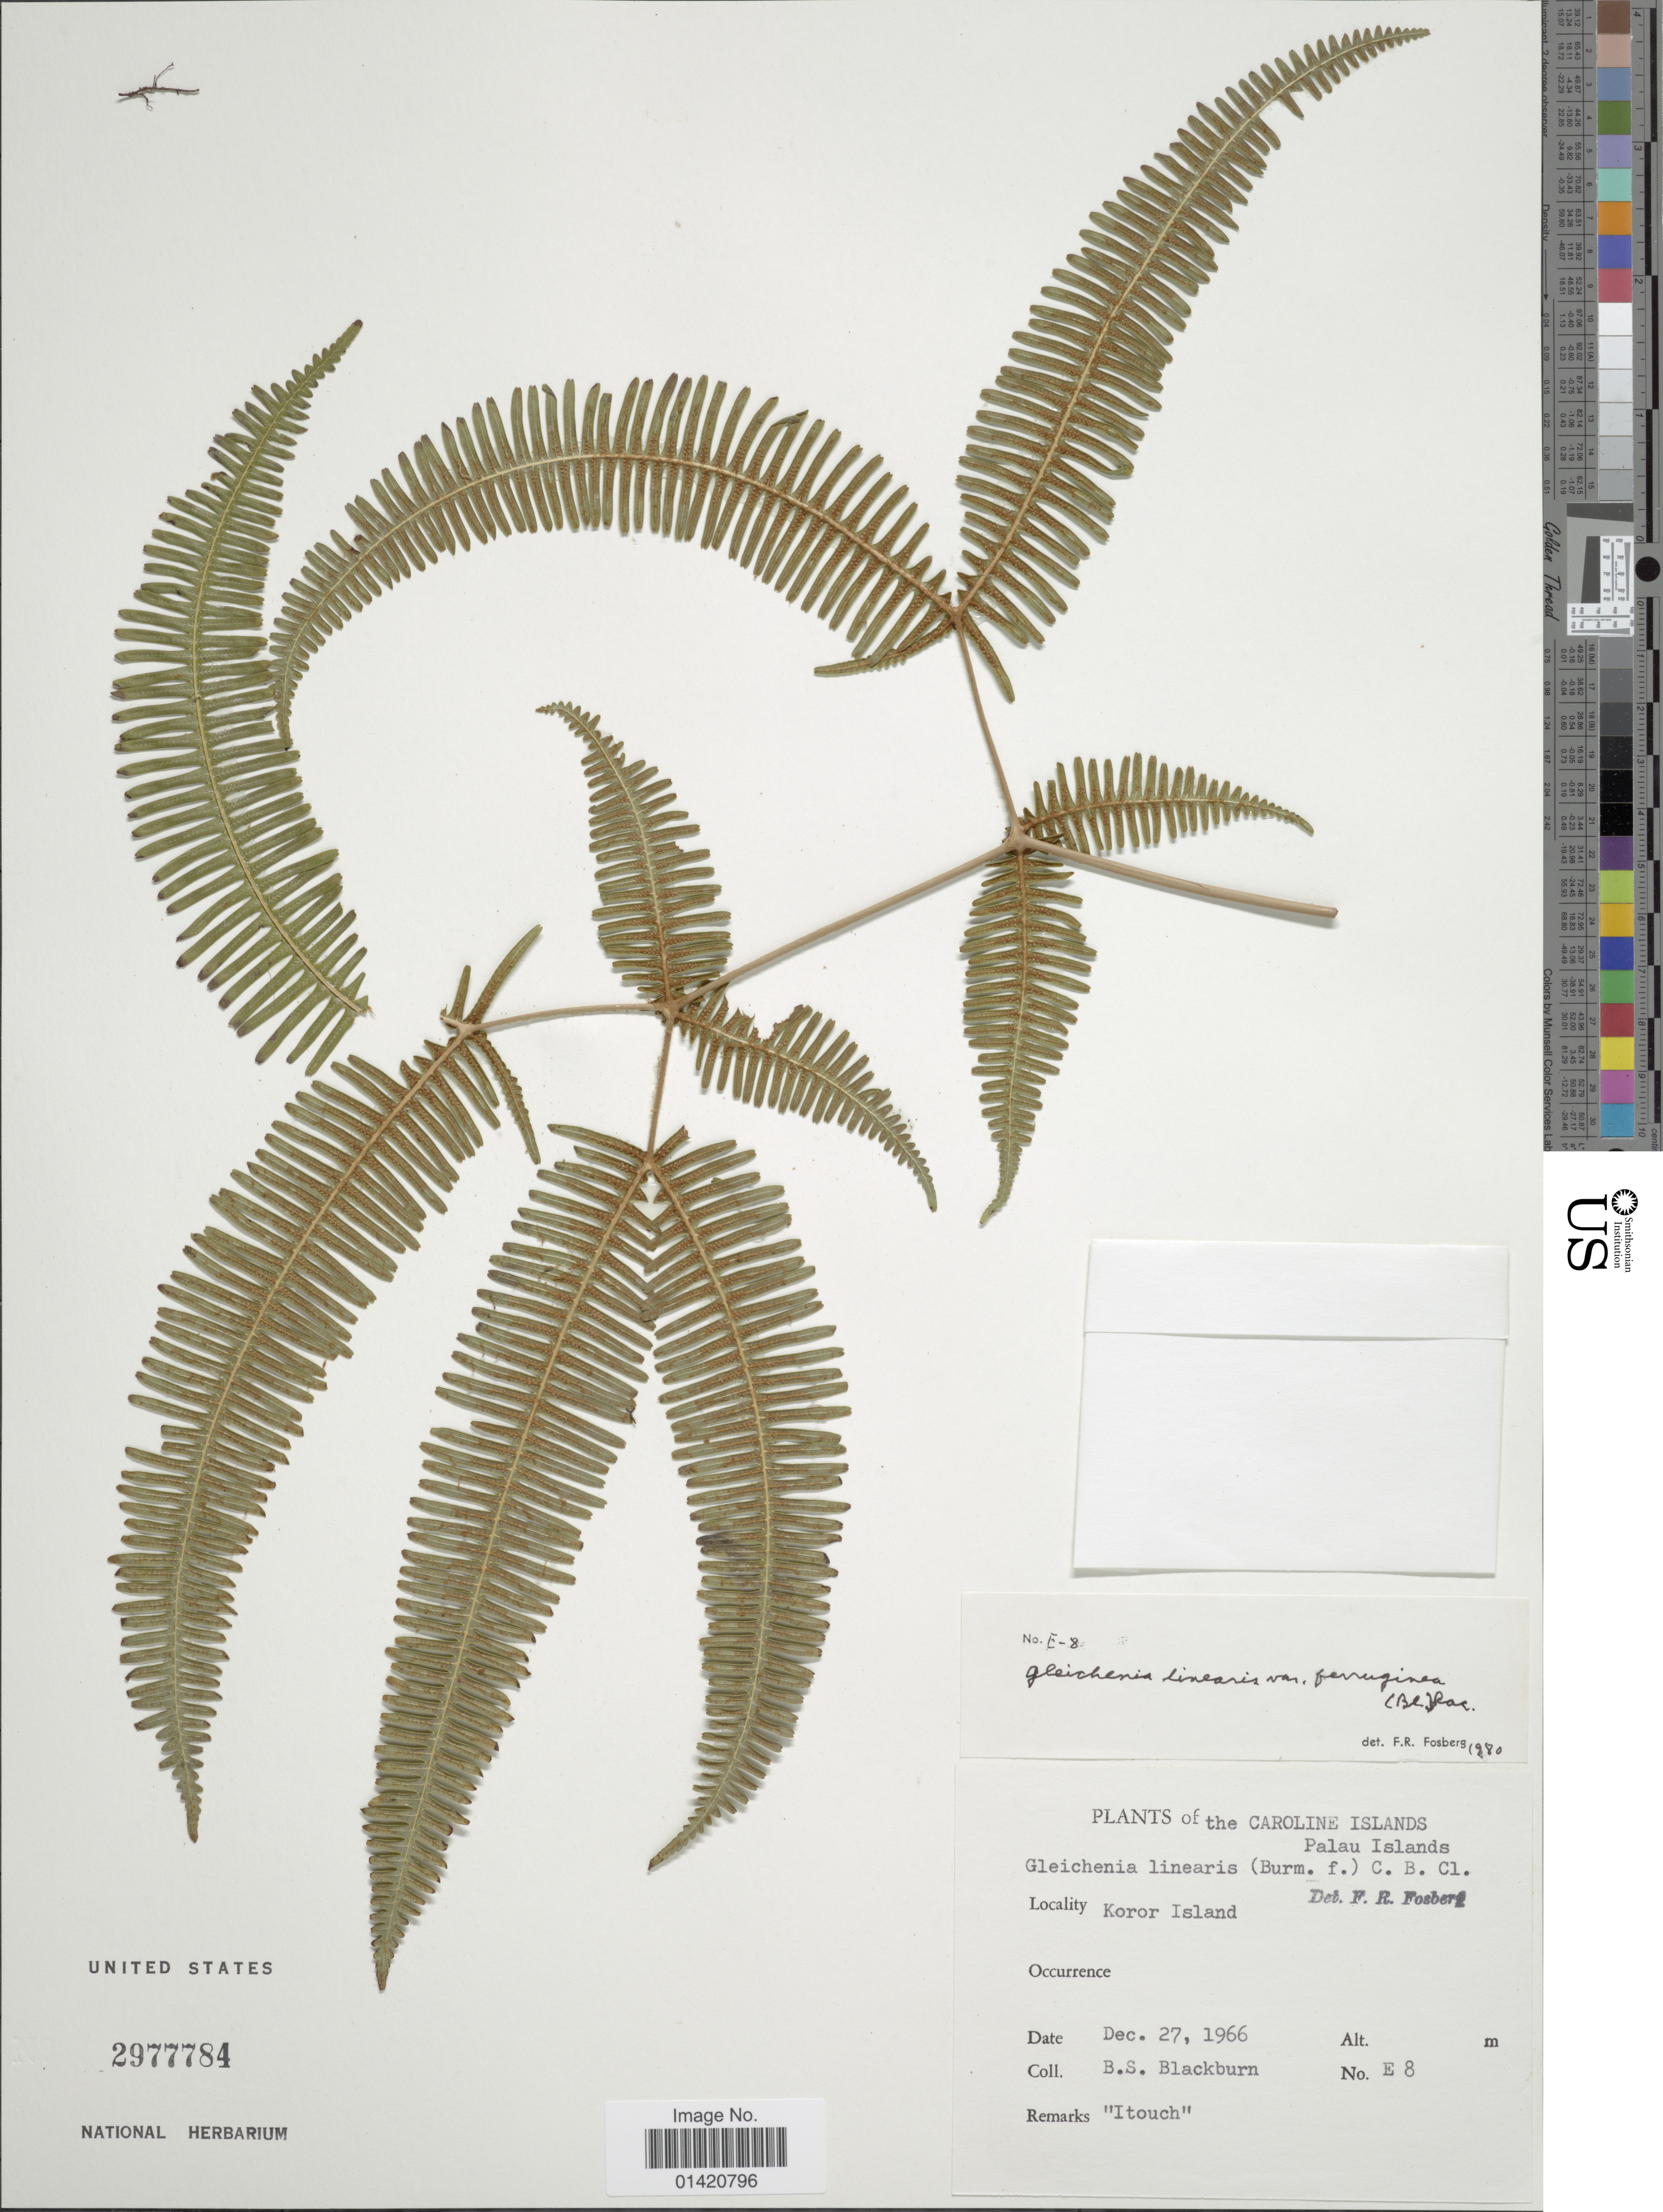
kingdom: Plantae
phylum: Tracheophyta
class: Polypodiopsida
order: Gleicheniales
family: Gleicheniaceae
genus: Dicranopteris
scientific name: Dicranopteris linearis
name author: (Burm. f.) Underw.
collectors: B. S. Blackburn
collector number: E 8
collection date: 1966-12-27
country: Palau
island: Oreor [Koror]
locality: Palau Islands, Koror Islands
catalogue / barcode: US 2977784